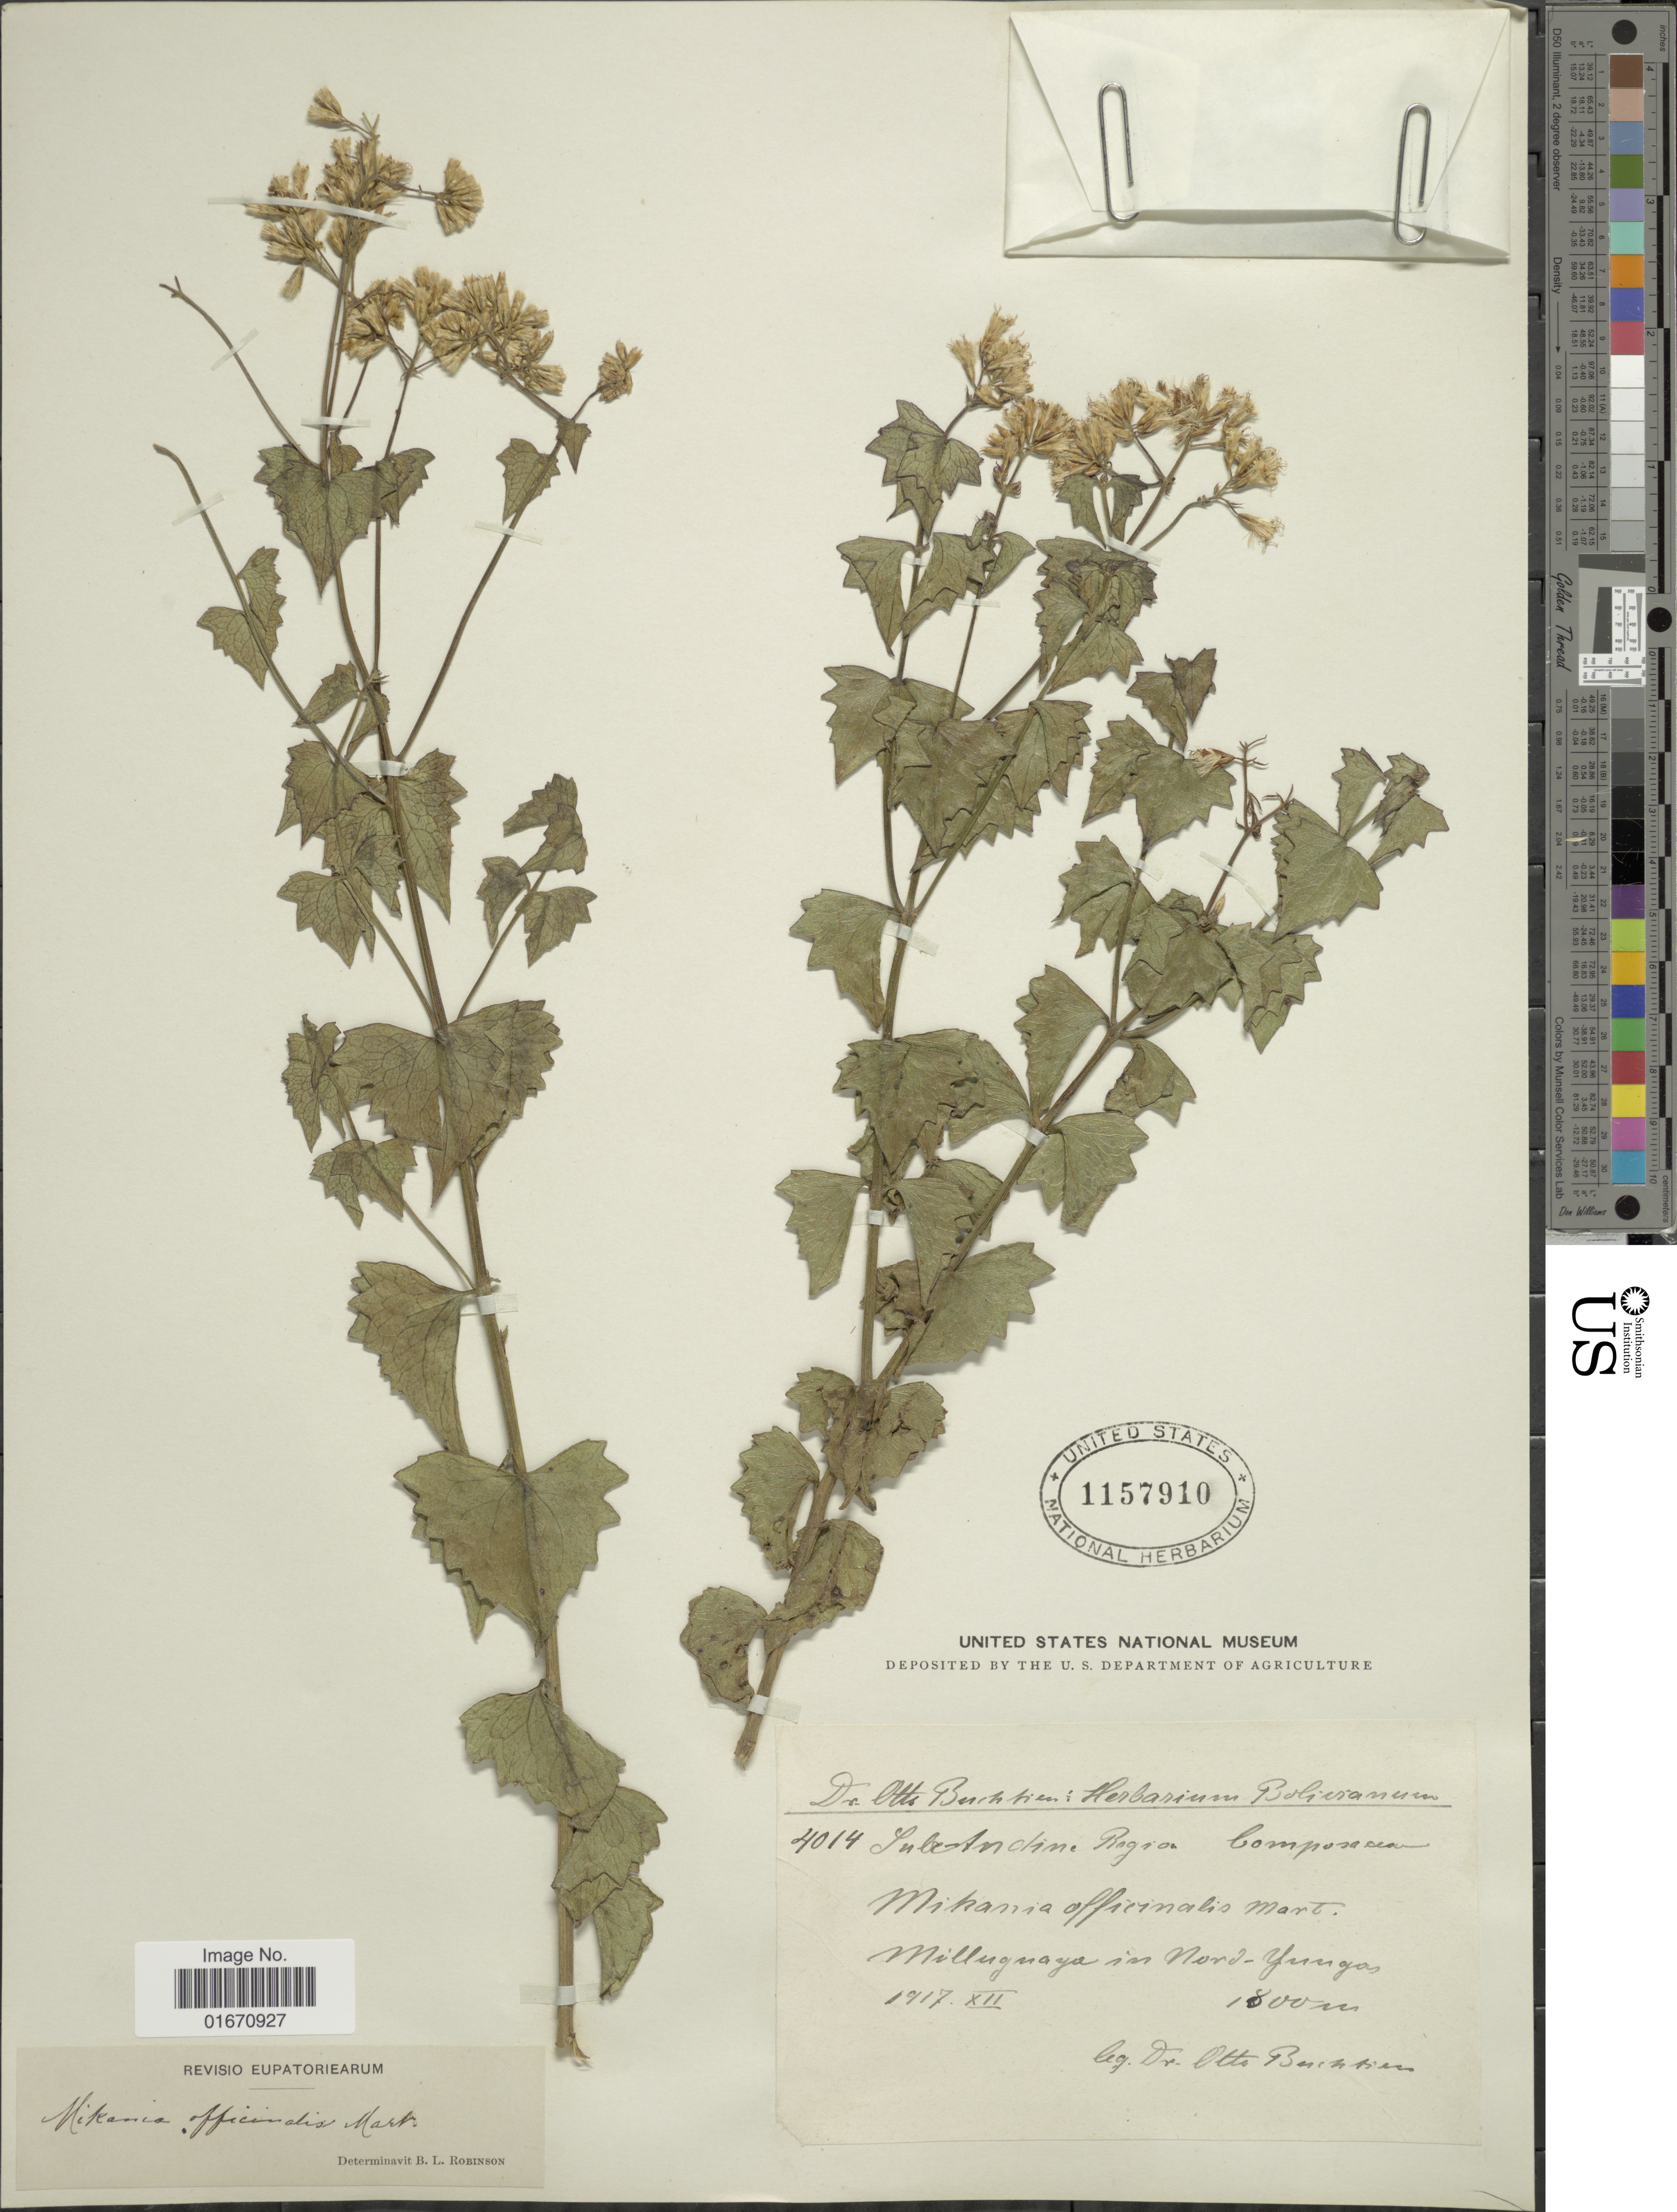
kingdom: Plantae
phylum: Tracheophyta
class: Magnoliopsida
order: Asterales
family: Asteraceae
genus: Mikania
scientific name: Mikania officinalis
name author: Mart.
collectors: O. Buchtien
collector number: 4014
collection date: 1917-12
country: Bolivia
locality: Milluguaya in Nord-Yungas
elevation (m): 1800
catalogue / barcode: US 1157910